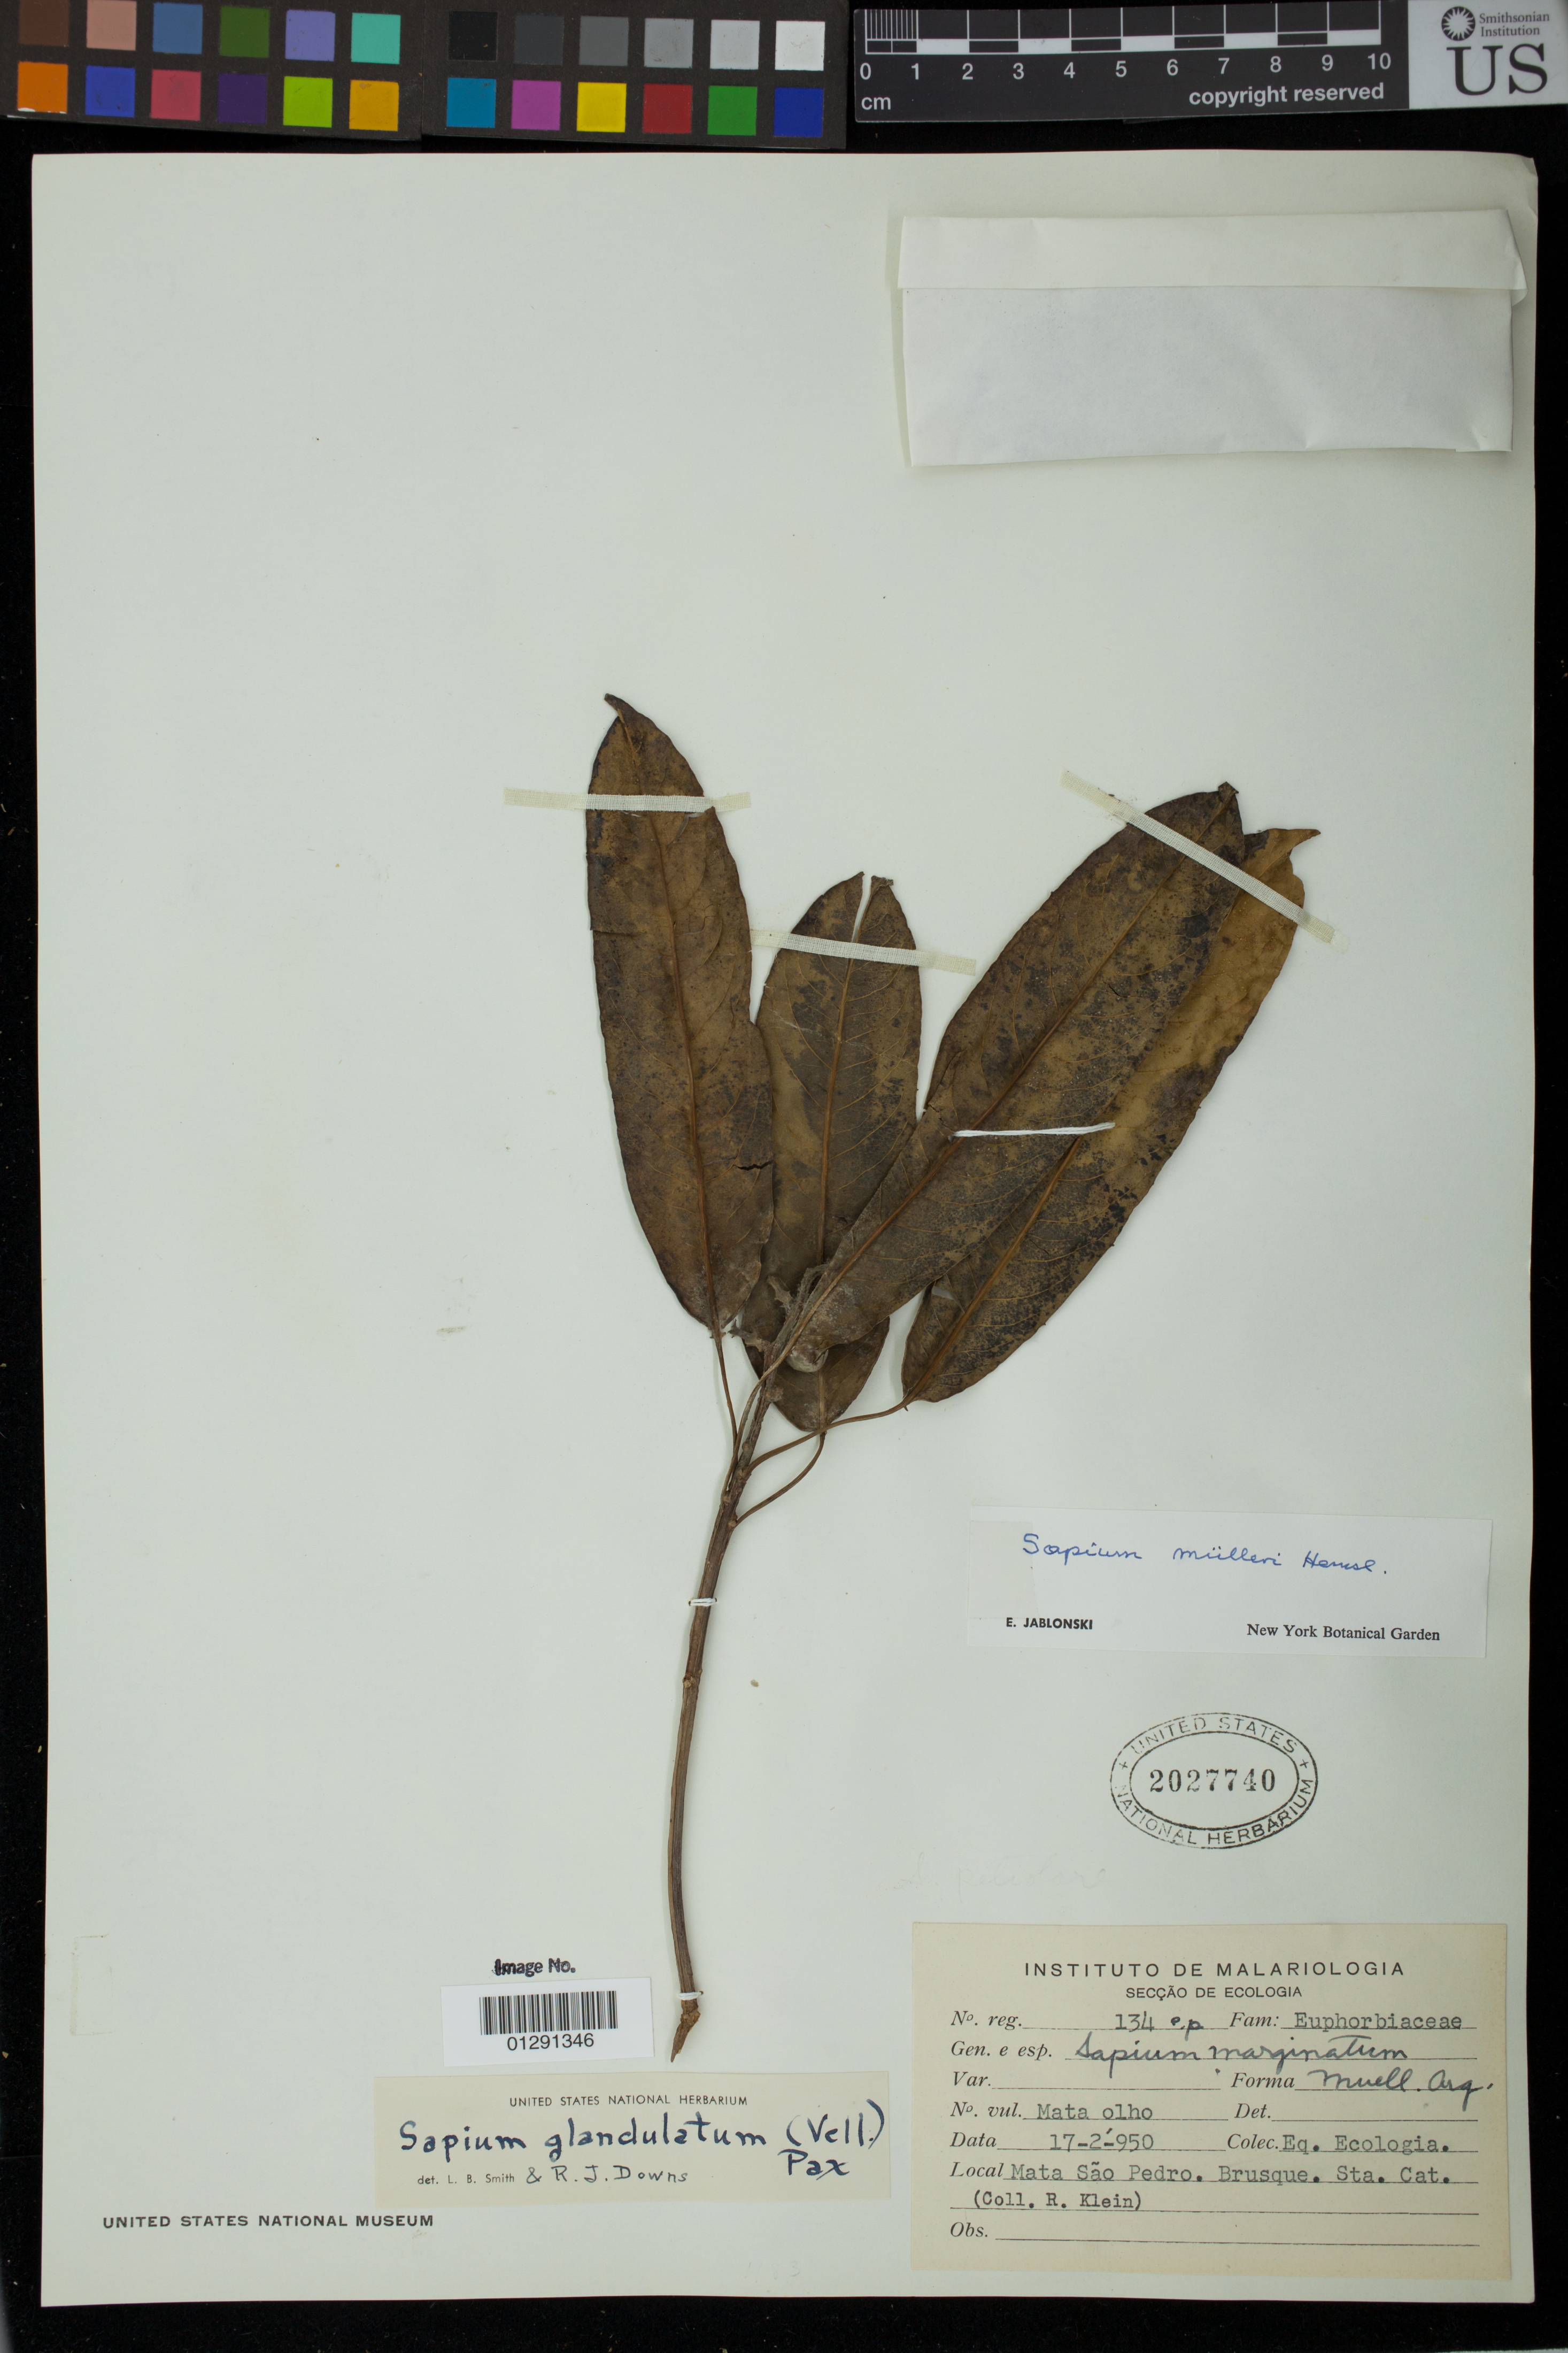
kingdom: Plantae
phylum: Tracheophyta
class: Magnoliopsida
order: Malpighiales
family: Euphorbiaceae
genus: Sapium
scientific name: Sapium glandulatum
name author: (Vell.) Pax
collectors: R. M. Klein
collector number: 134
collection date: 1950-02-17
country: Brazil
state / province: Santa Catarina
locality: Mata Sao Pedro. Brusque. Sta. Cat.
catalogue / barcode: US 2027740